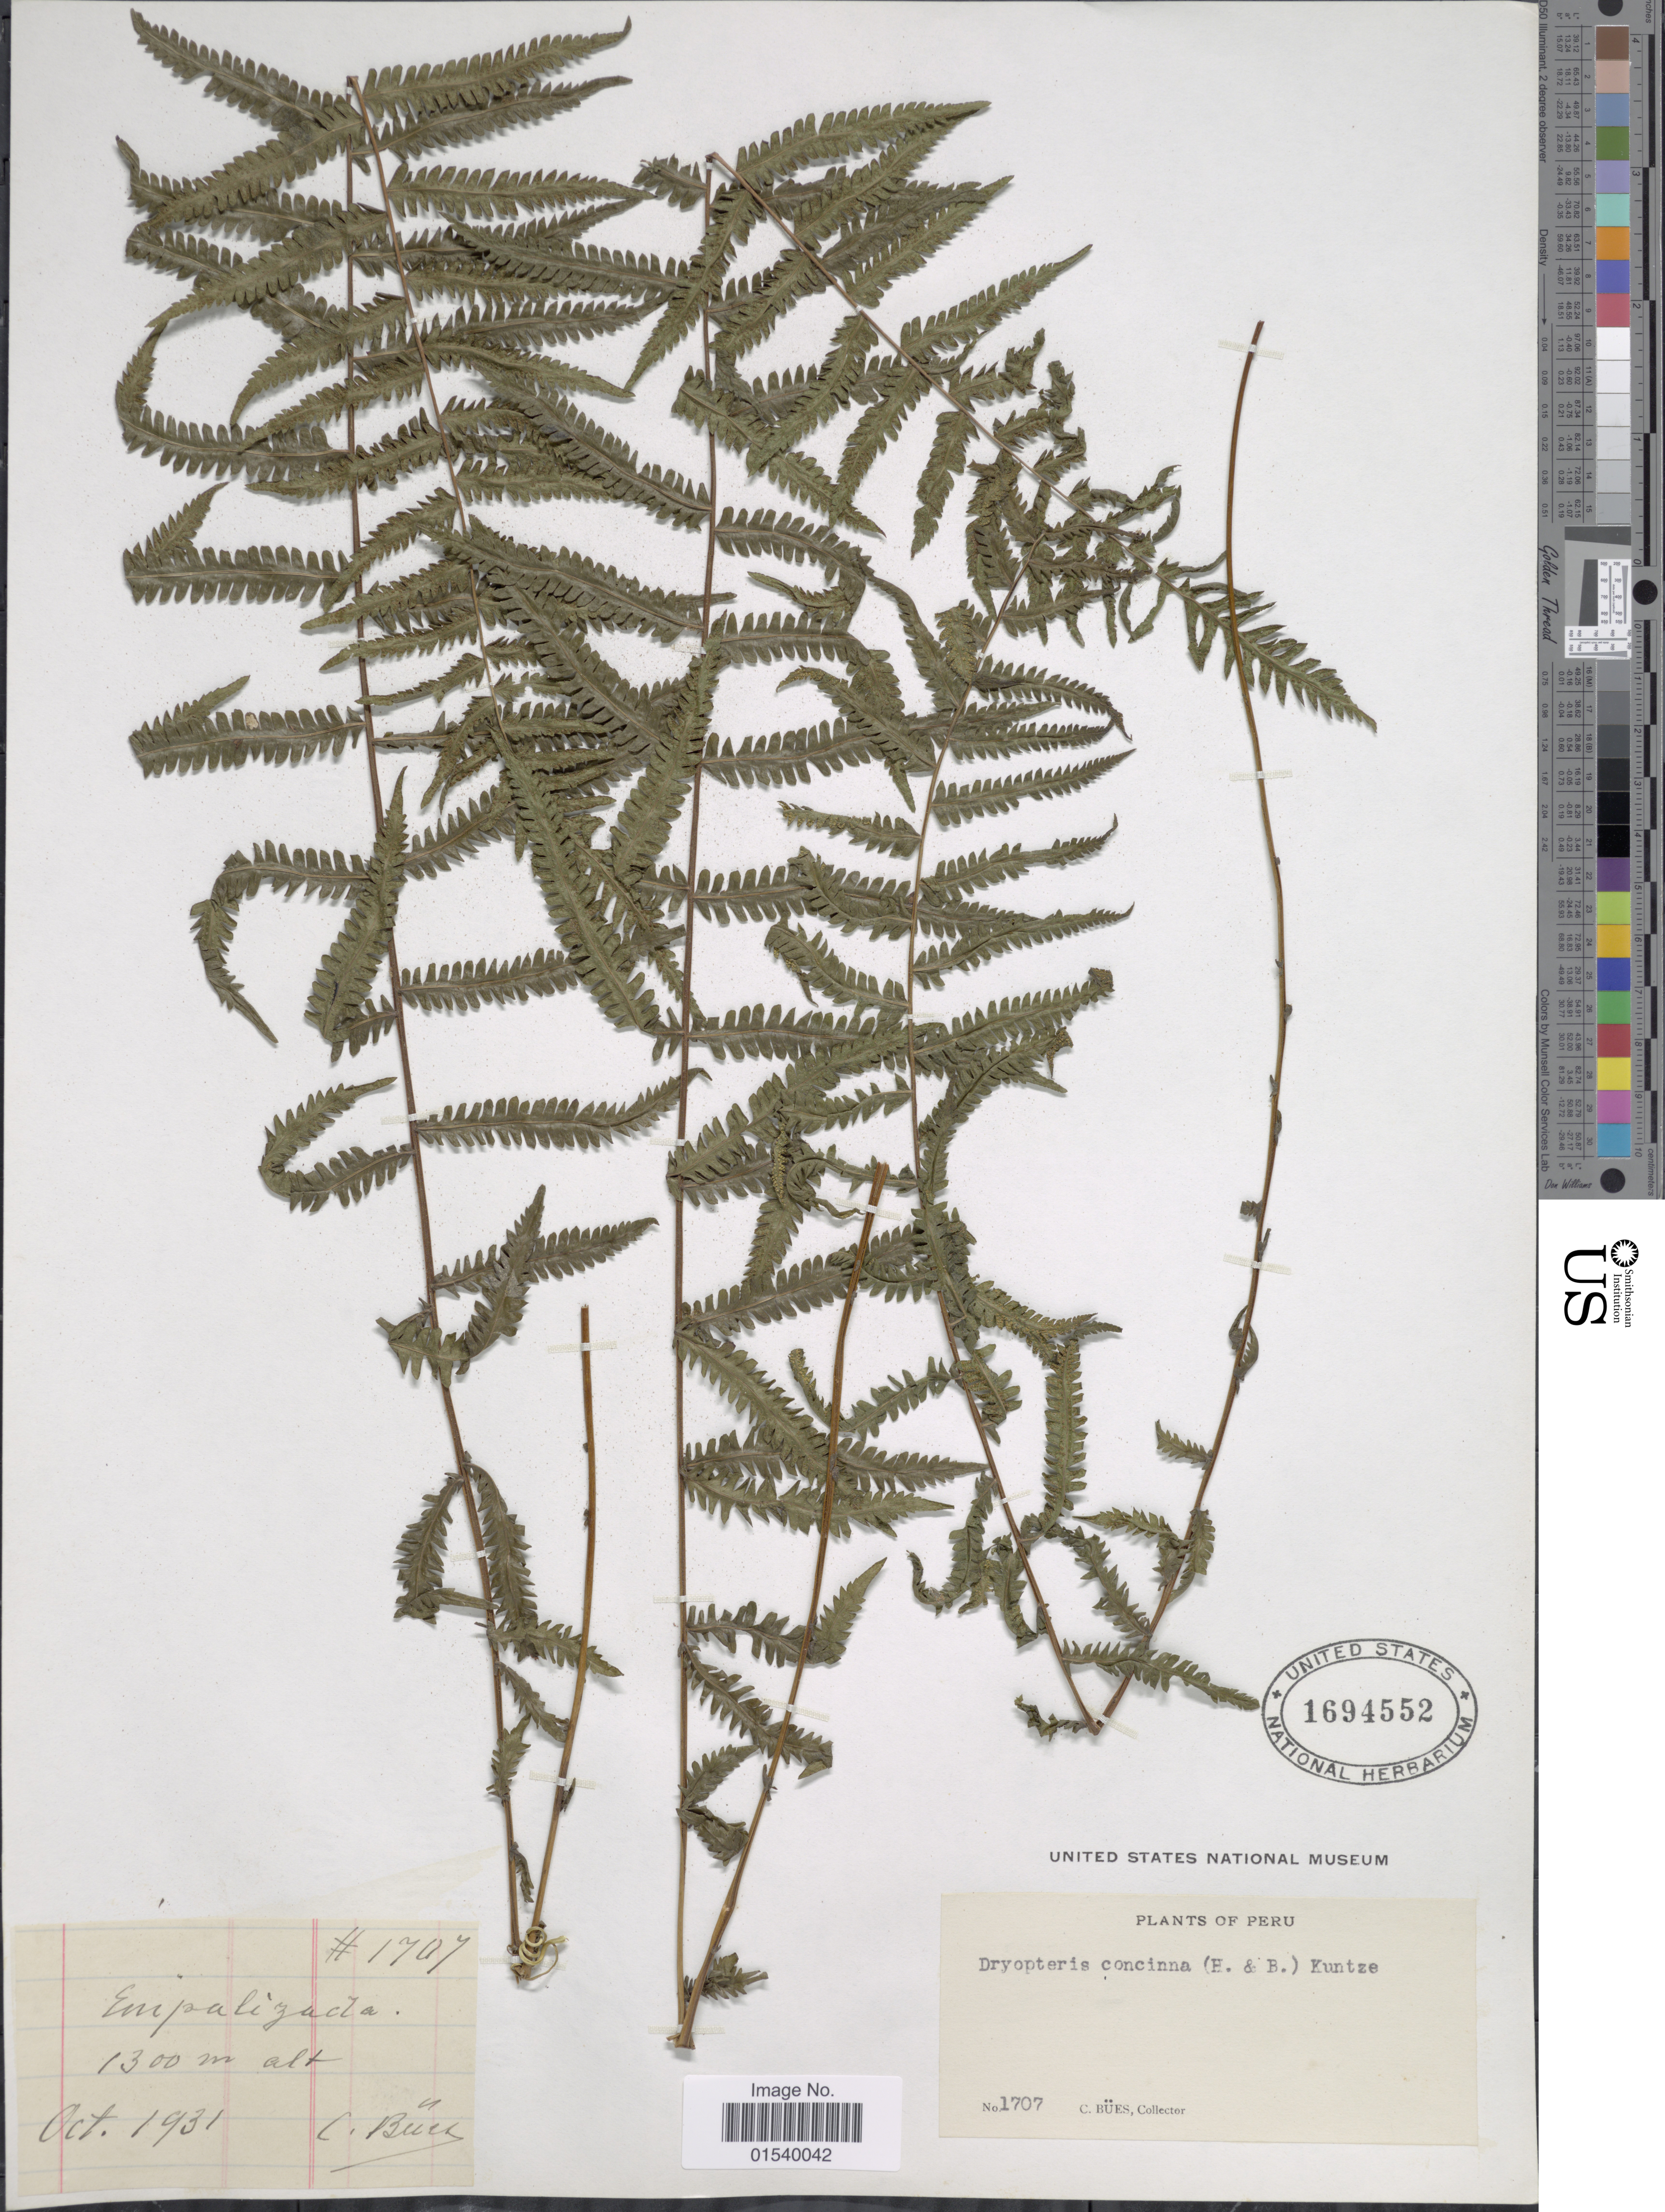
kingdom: Plantae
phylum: Tracheophyta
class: Polypodiopsida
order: Polypodiales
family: Thelypteridaceae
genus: Amauropelta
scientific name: Amauropelta concinna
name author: (Willd.) Pic. Serm.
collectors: C. Bues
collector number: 1707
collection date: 1931-10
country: Peru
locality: Empalizada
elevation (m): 1300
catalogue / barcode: US 1694552